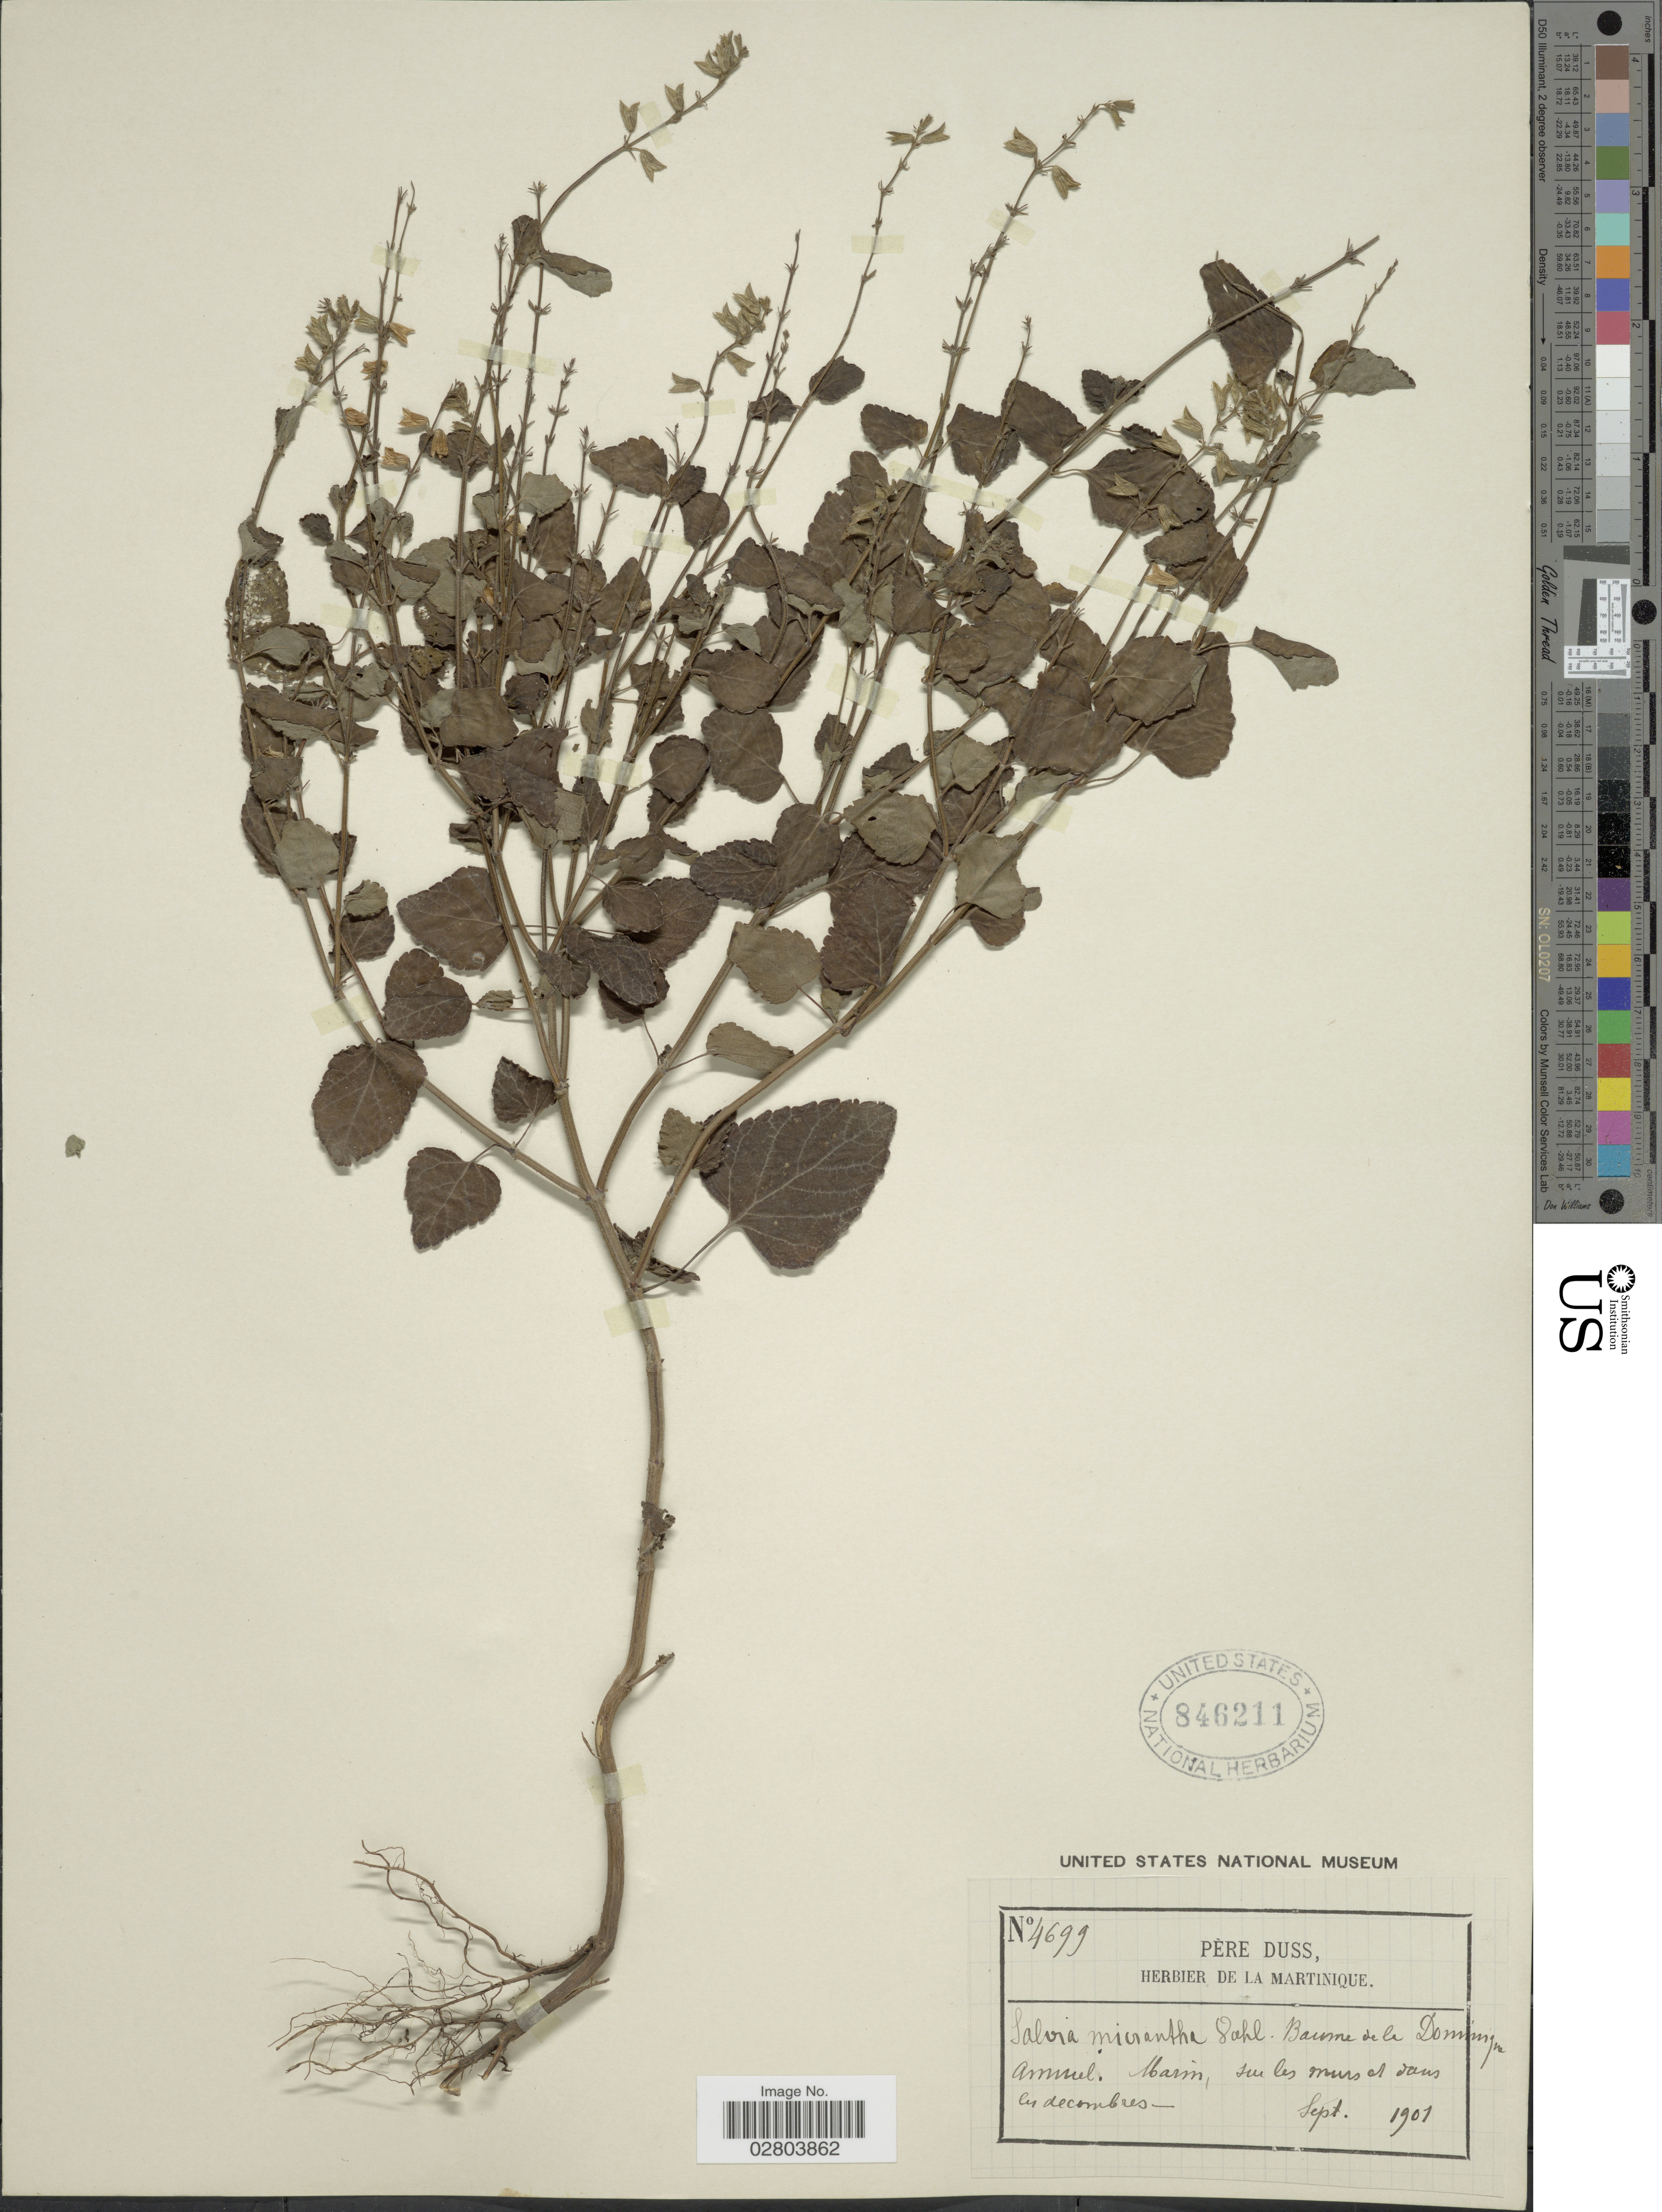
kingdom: Plantae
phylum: Tracheophyta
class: Magnoliopsida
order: Lamiales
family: Lamiaceae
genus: Salvia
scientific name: Salvia micrantha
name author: Vahl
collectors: Père Duss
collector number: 4699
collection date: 1901-09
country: Dominica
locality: Baurne de la Dominique Annuel.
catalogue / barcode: US 846211